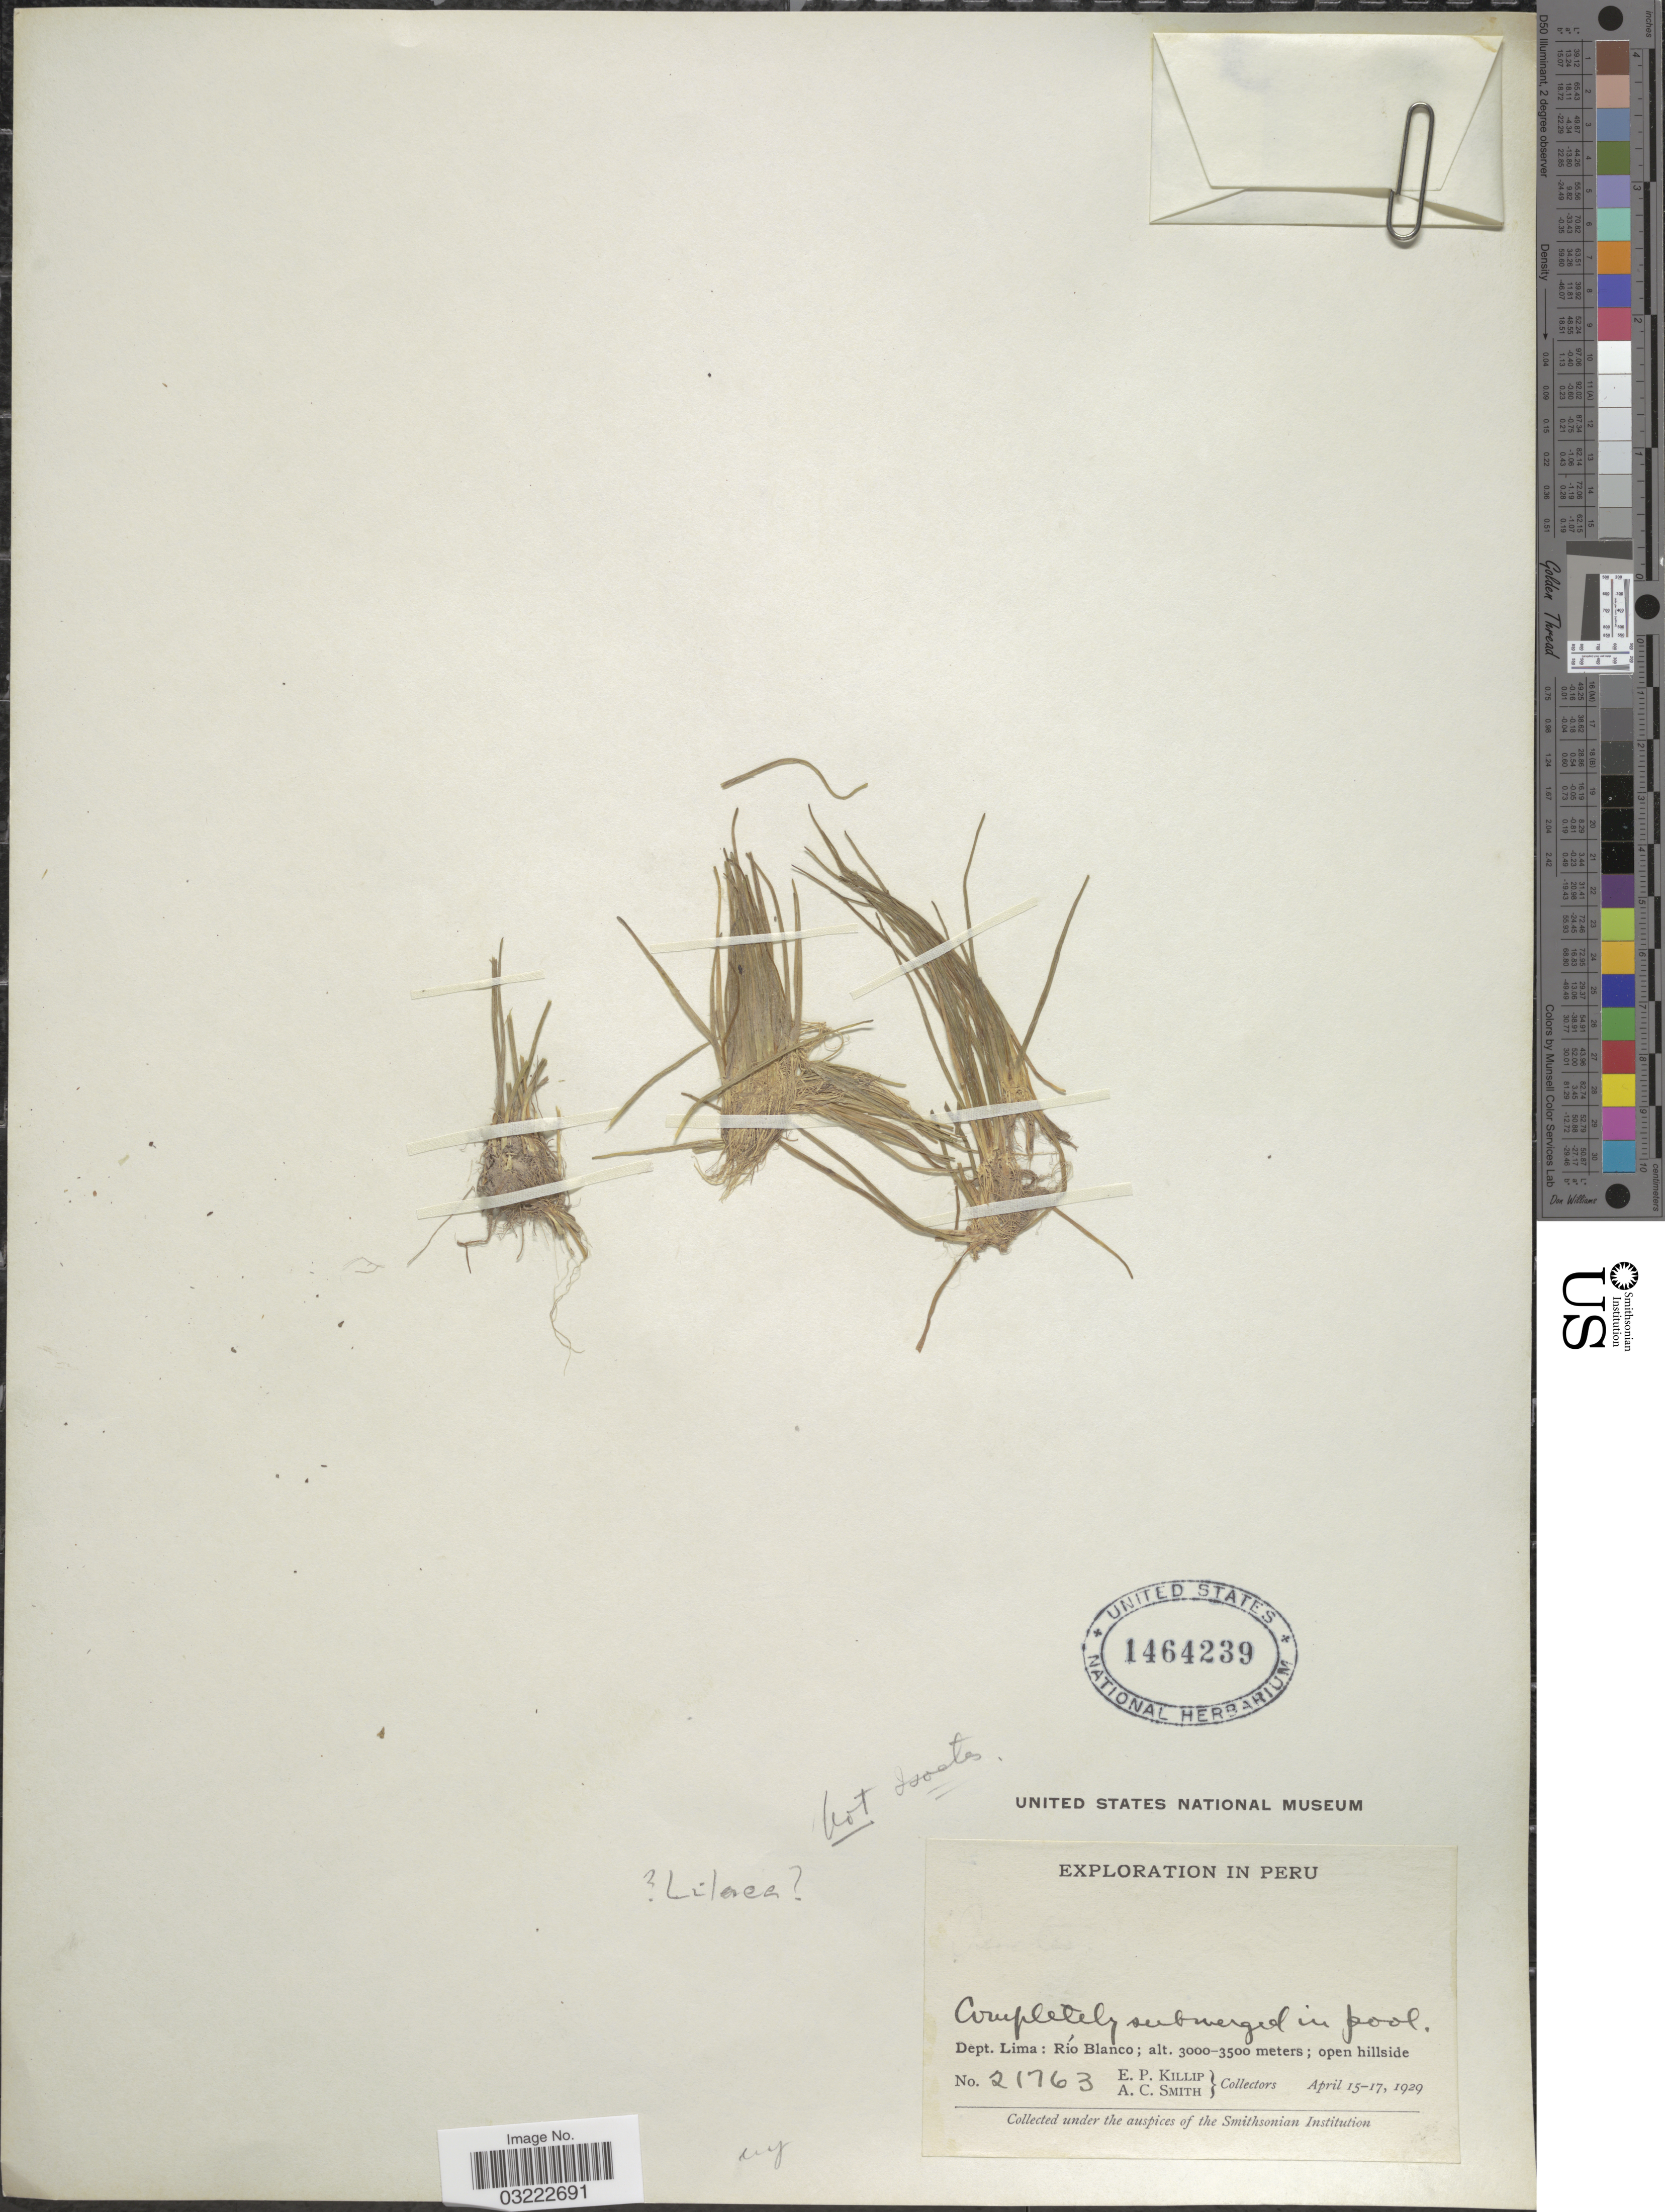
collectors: E. P. Killip & A. C. Smith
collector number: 21763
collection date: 1929-04-15/1929-04-17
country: Peru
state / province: Lima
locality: Dept. Lima: Río Blanco.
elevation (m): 3000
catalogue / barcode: US 1464239